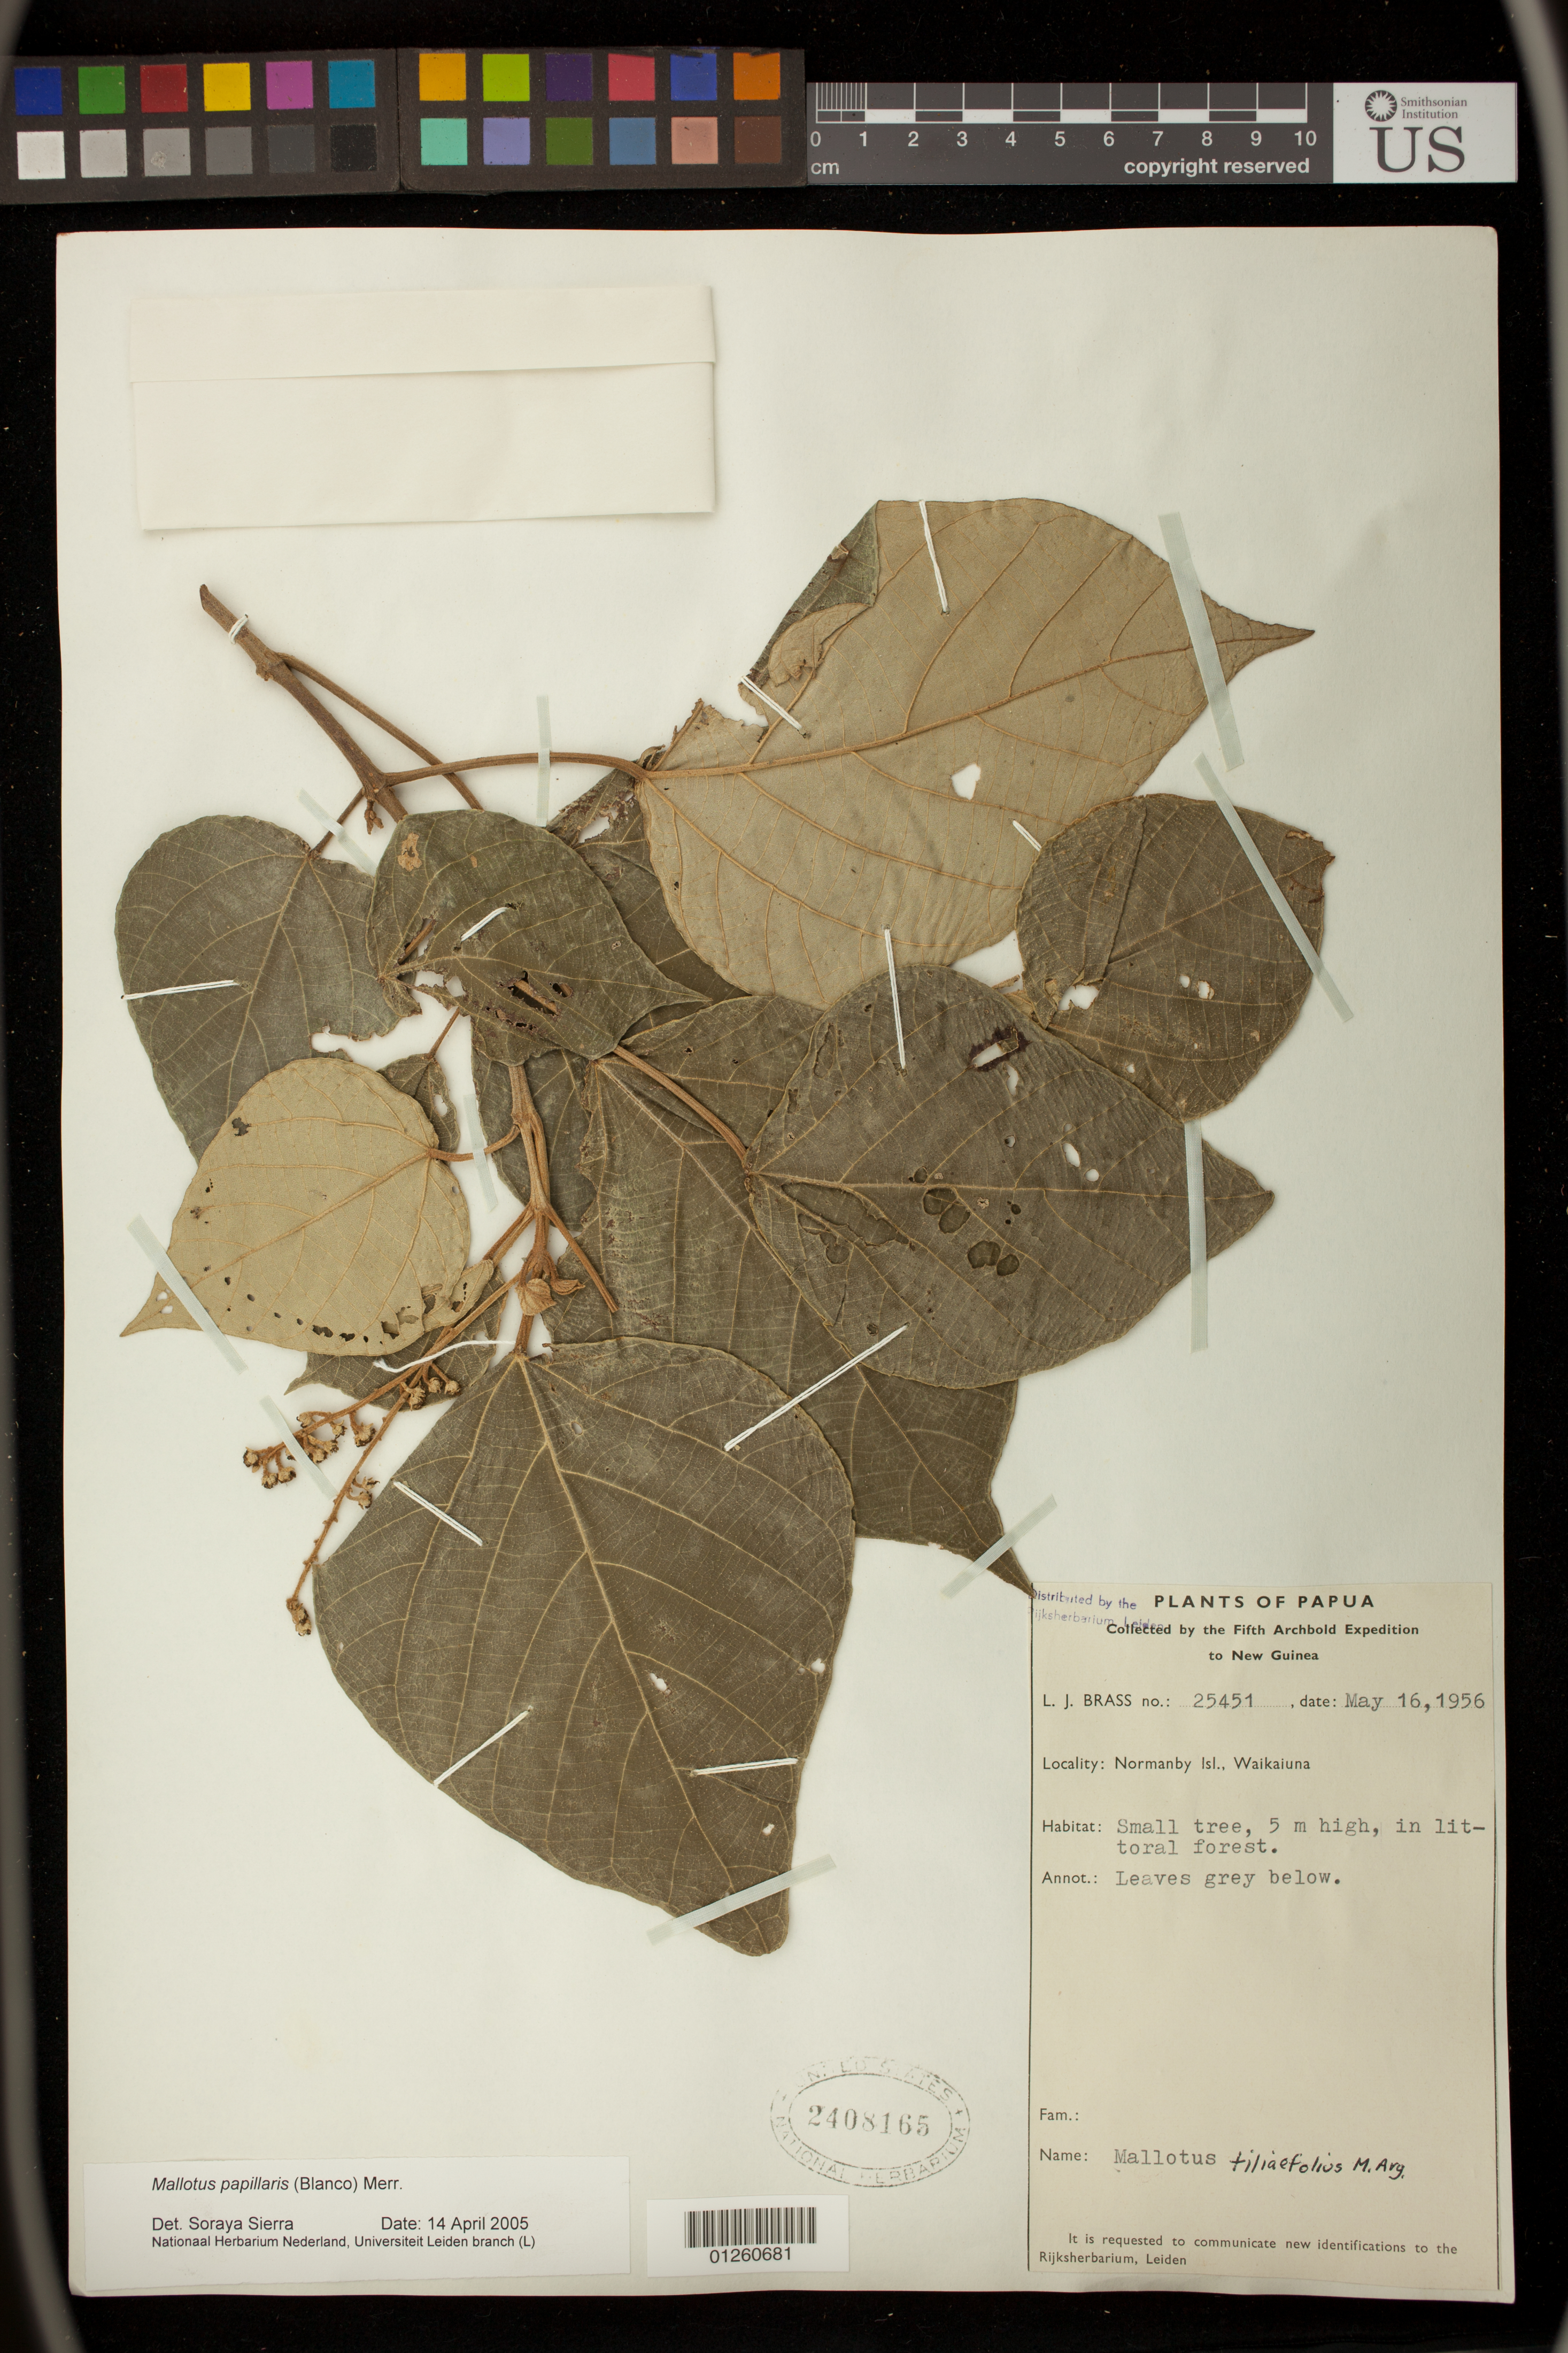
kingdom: Plantae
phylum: Tracheophyta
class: Magnoliopsida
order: Malpighiales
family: Euphorbiaceae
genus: Mallotus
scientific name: Mallotus papillaris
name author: (Blanco) Merr.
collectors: L. J. Brass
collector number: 25451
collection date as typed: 16 May 1956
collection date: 1956-05-16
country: Papua New Guinea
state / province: Milne Bay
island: Normanby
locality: Normanby isl., waikaiuna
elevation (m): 20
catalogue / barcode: US 2408165